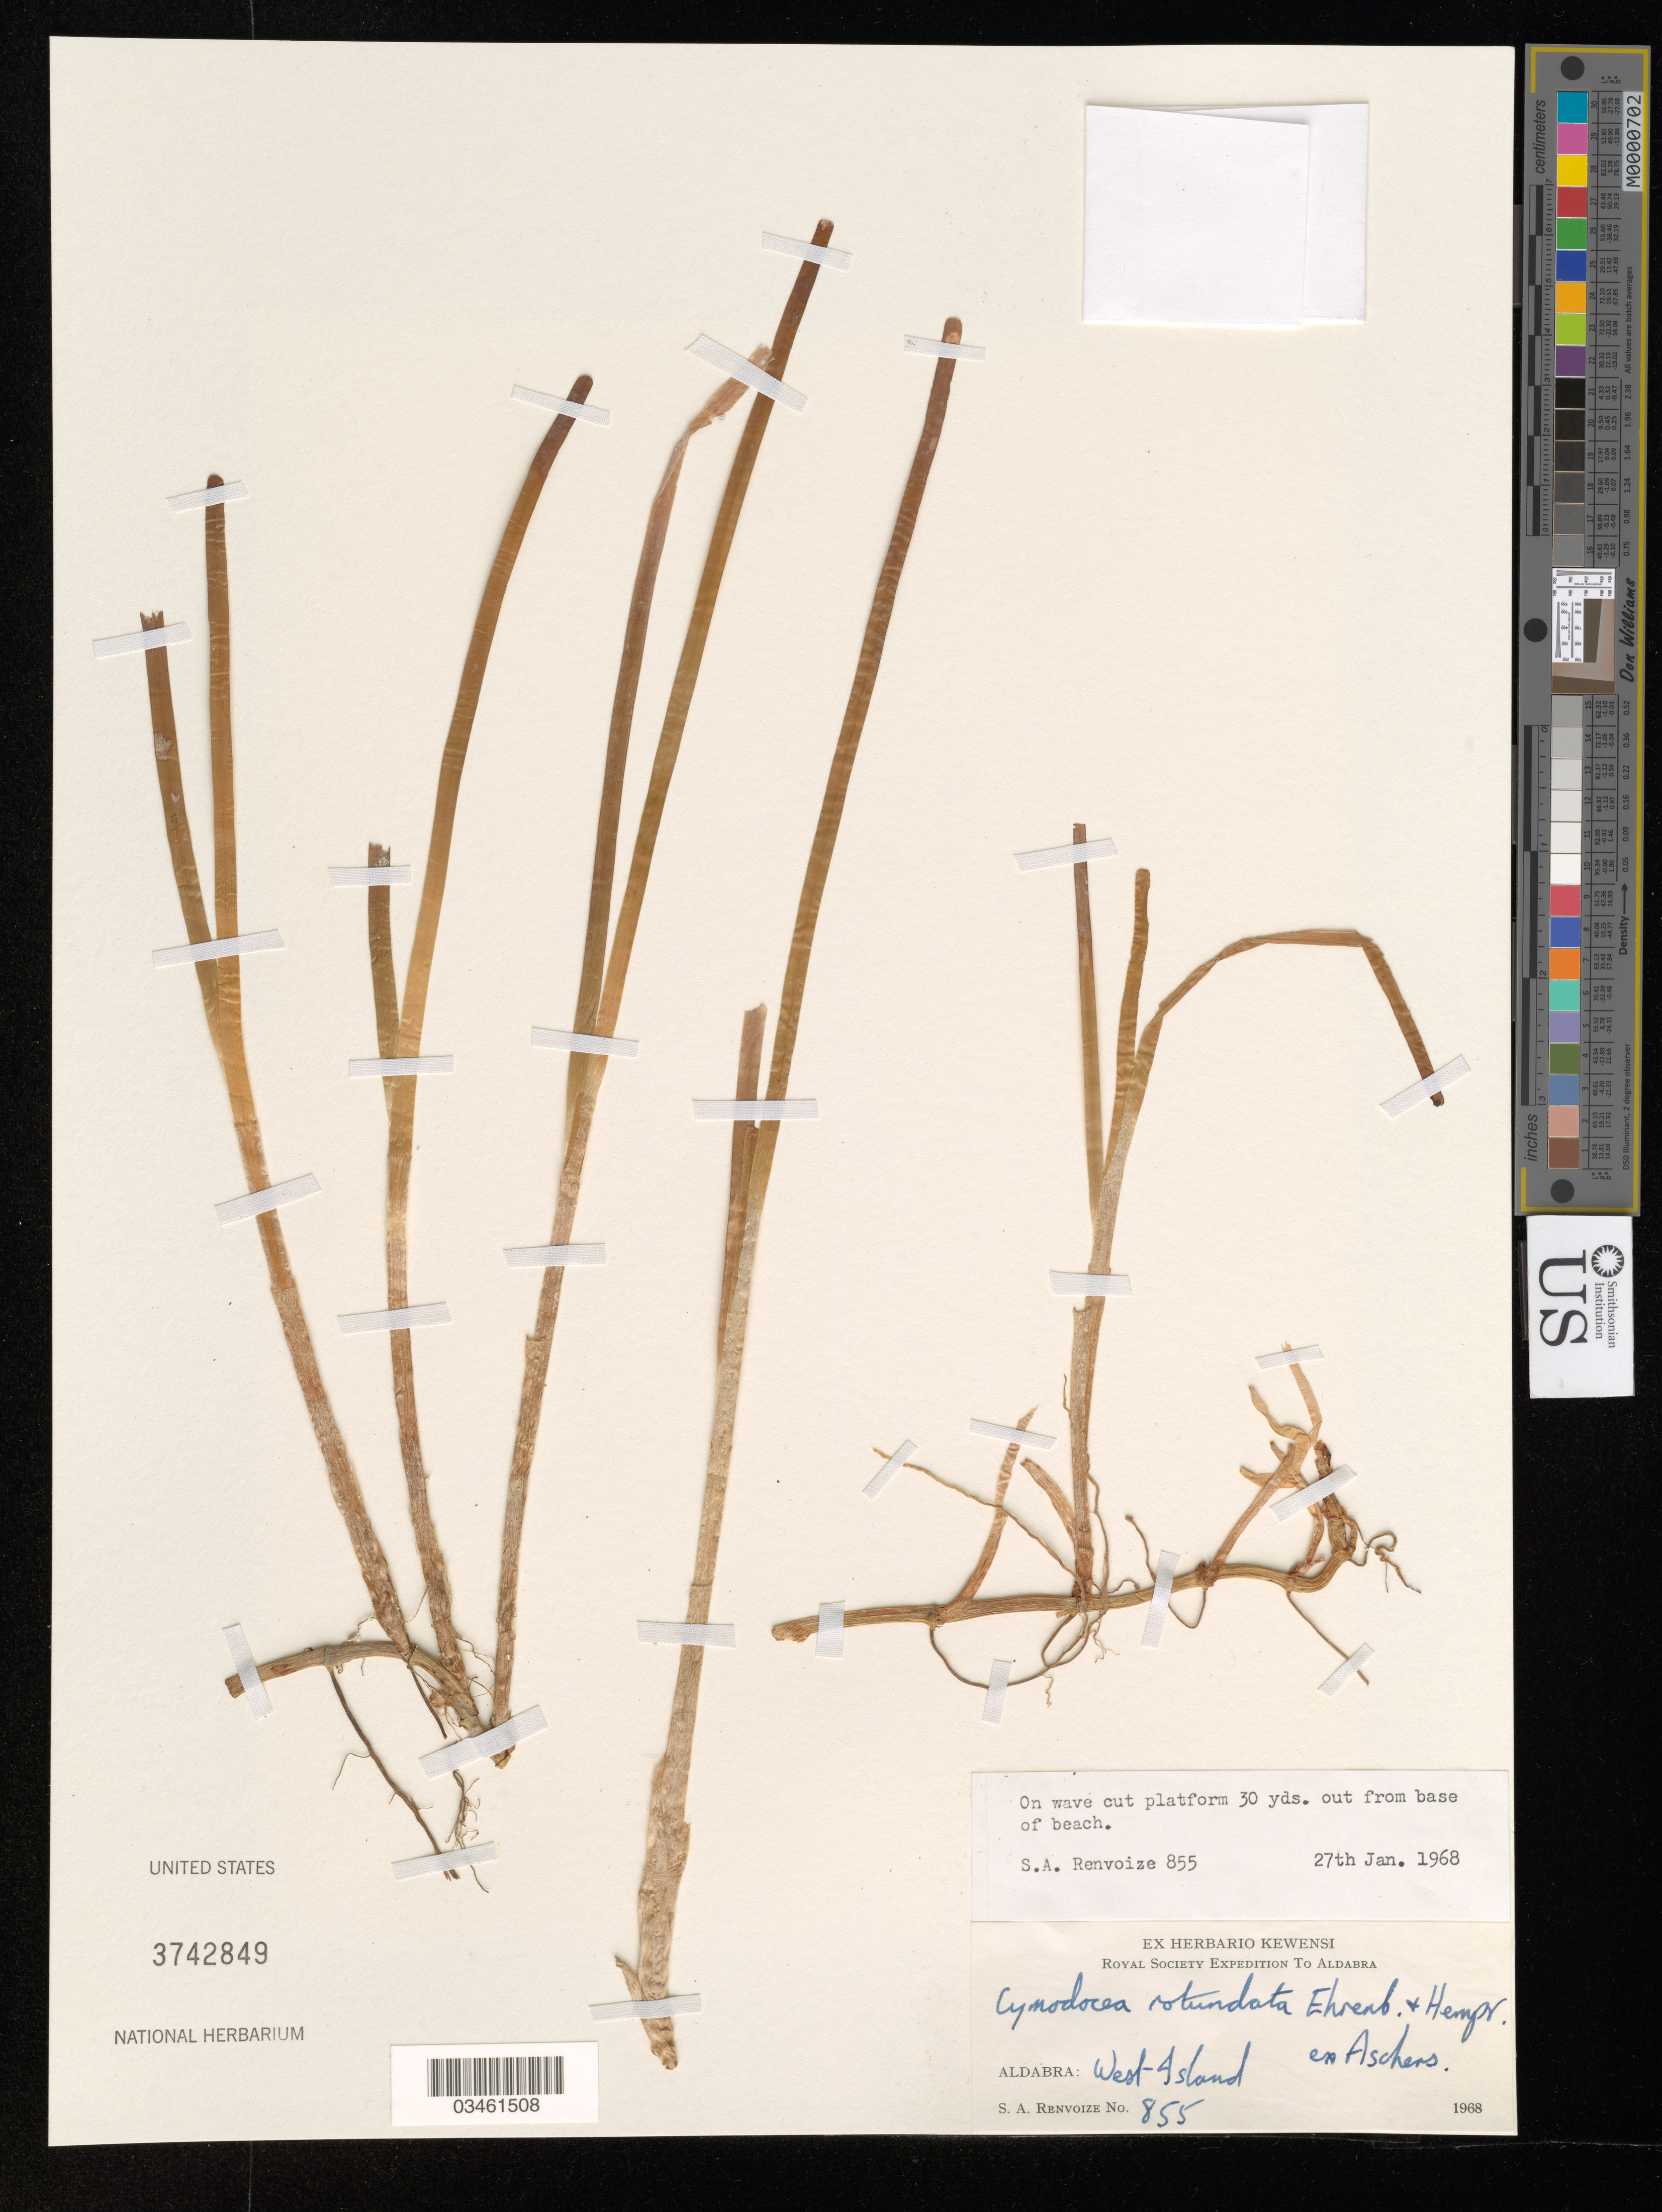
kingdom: Plantae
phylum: Tracheophyta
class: Liliopsida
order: Alismatales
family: Cymodoceaceae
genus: Cymodocea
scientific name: Cymodocea rotundata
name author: Asch. & Schweinf.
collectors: S. A. Renvoize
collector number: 855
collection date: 1968-01-27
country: Seychelles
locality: Expedition to Aldabra. Aldabra: West Island.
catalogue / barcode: US 3742849